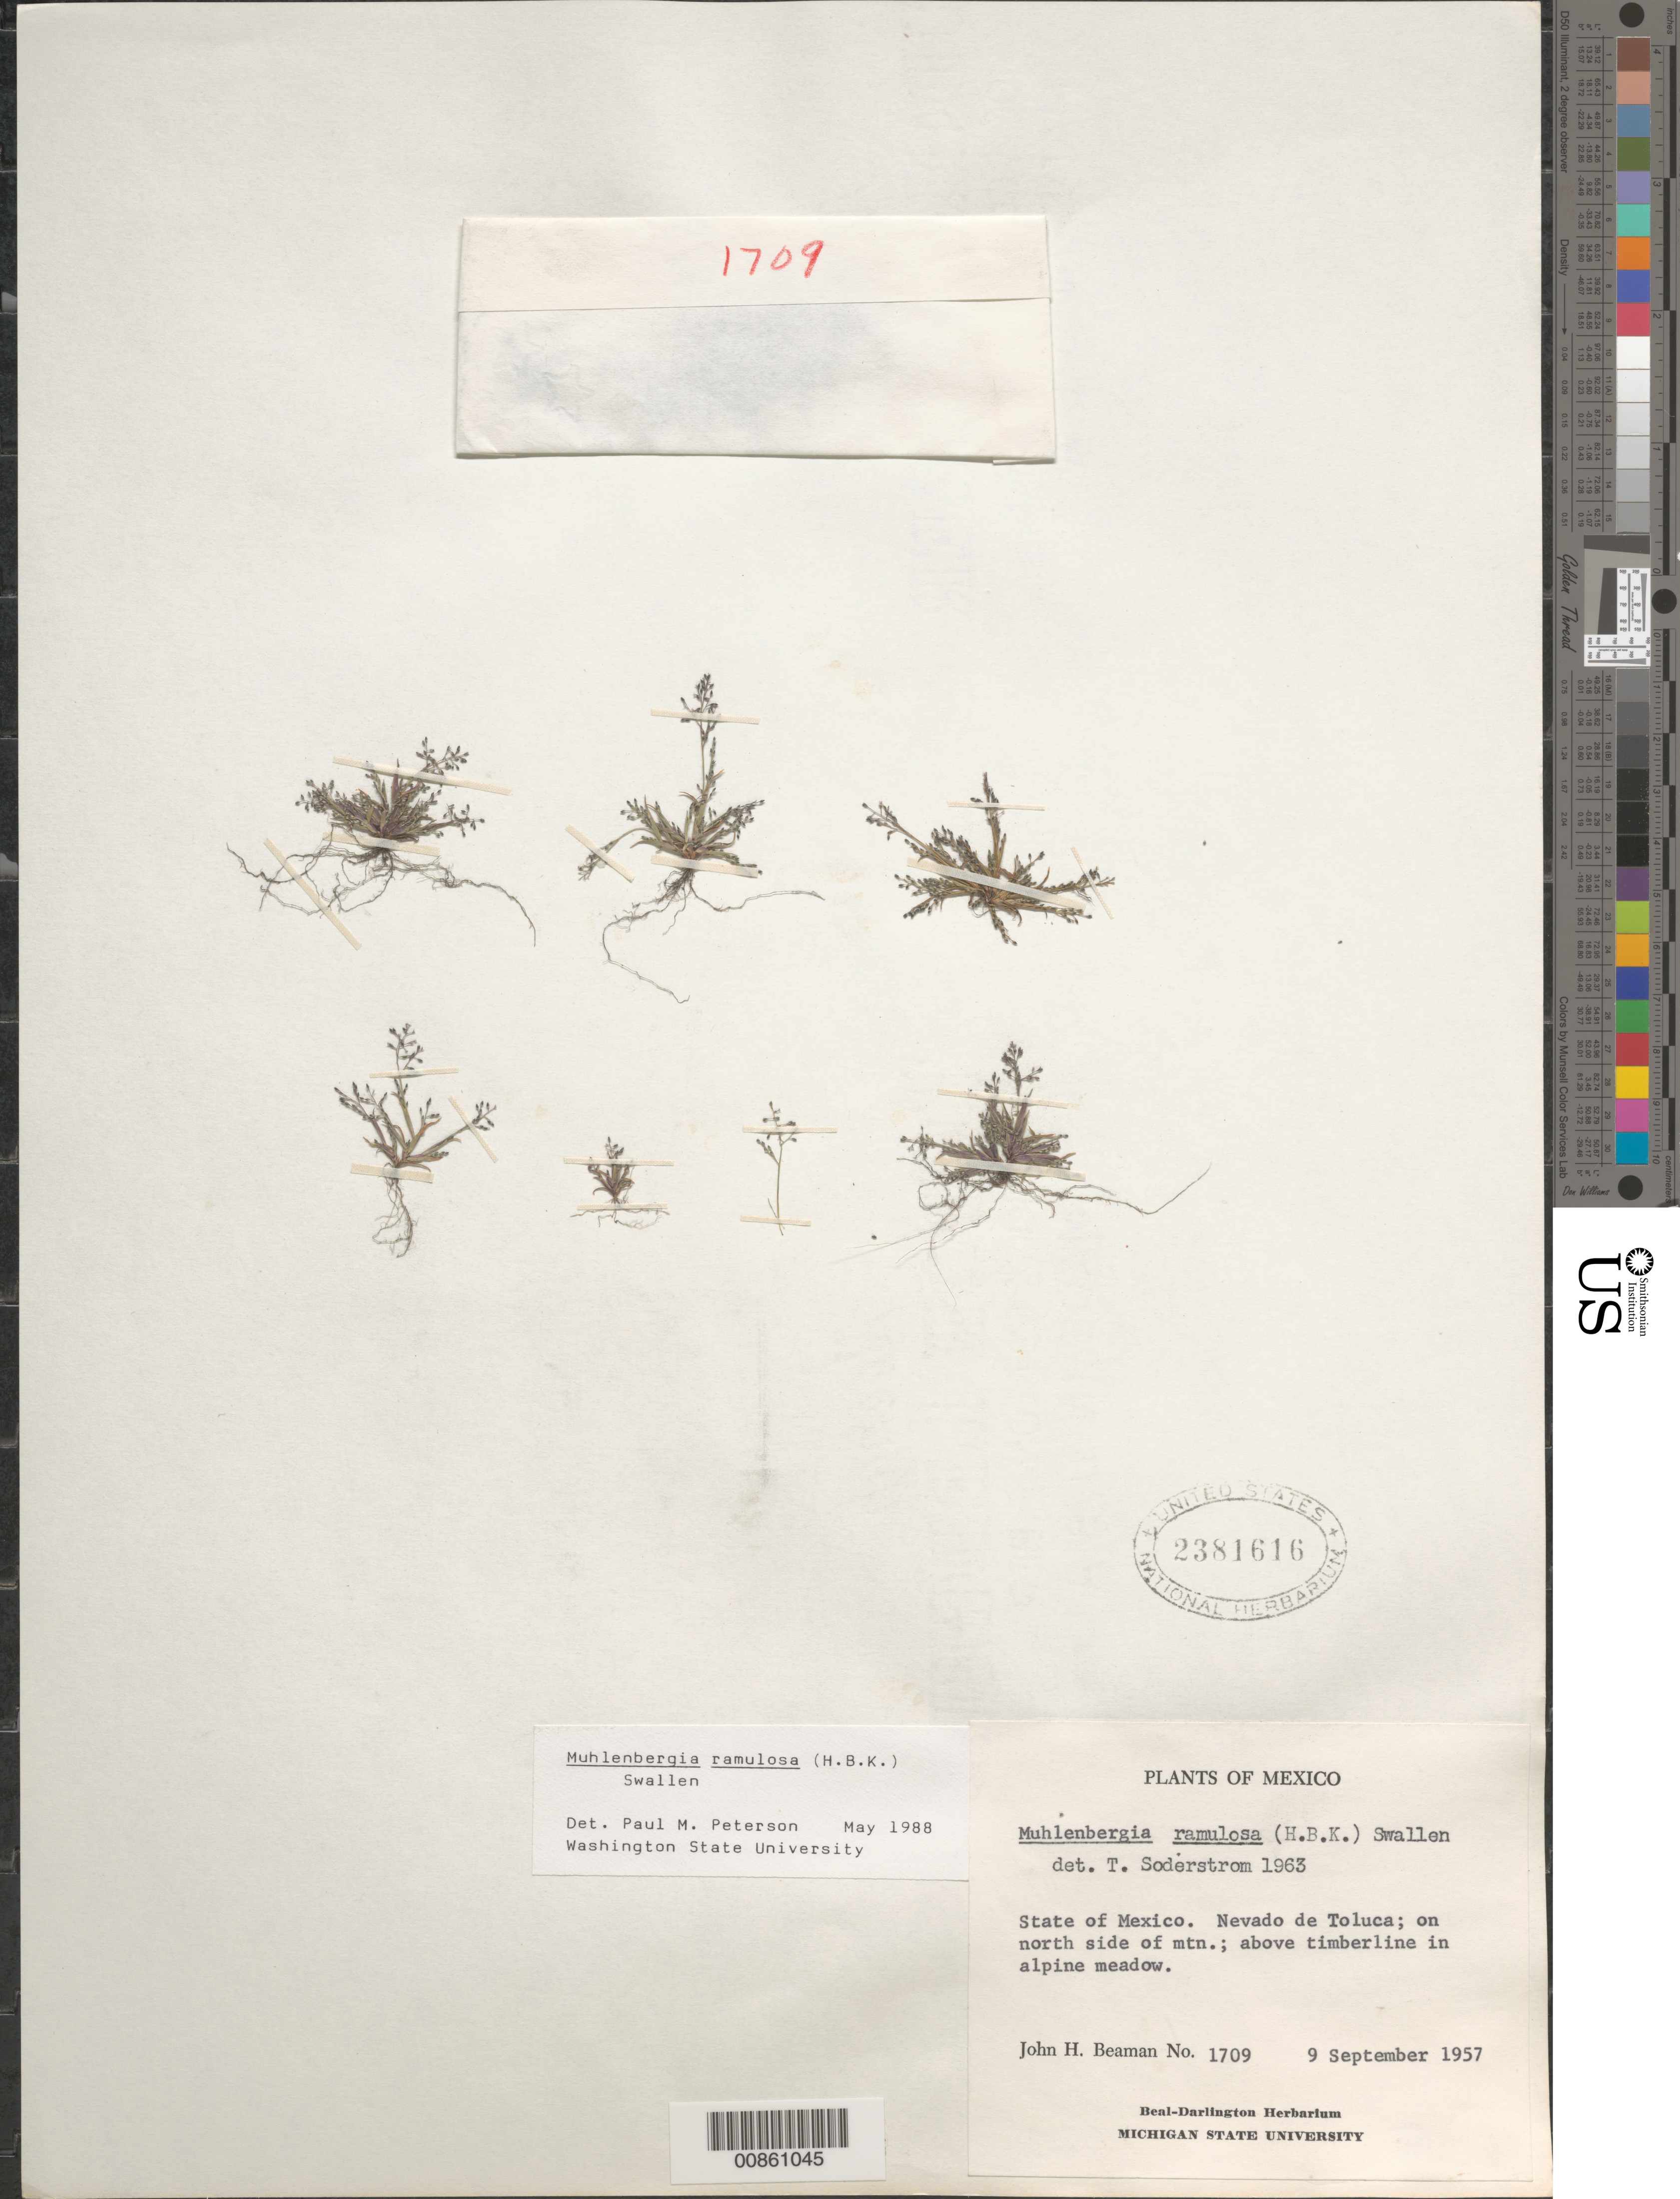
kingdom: Plantae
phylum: Tracheophyta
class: Liliopsida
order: Poales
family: Poaceae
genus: Muhlenbergia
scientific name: Muhlenbergia ramulosa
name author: (Kunth) Swallen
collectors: J. H. Beaman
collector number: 1709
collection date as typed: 09 Sep 1957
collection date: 1957-09-09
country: Mexico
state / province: México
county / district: Toluca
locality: Nevado de Toluca on N side of Mtn., above timberline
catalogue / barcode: US 2381616